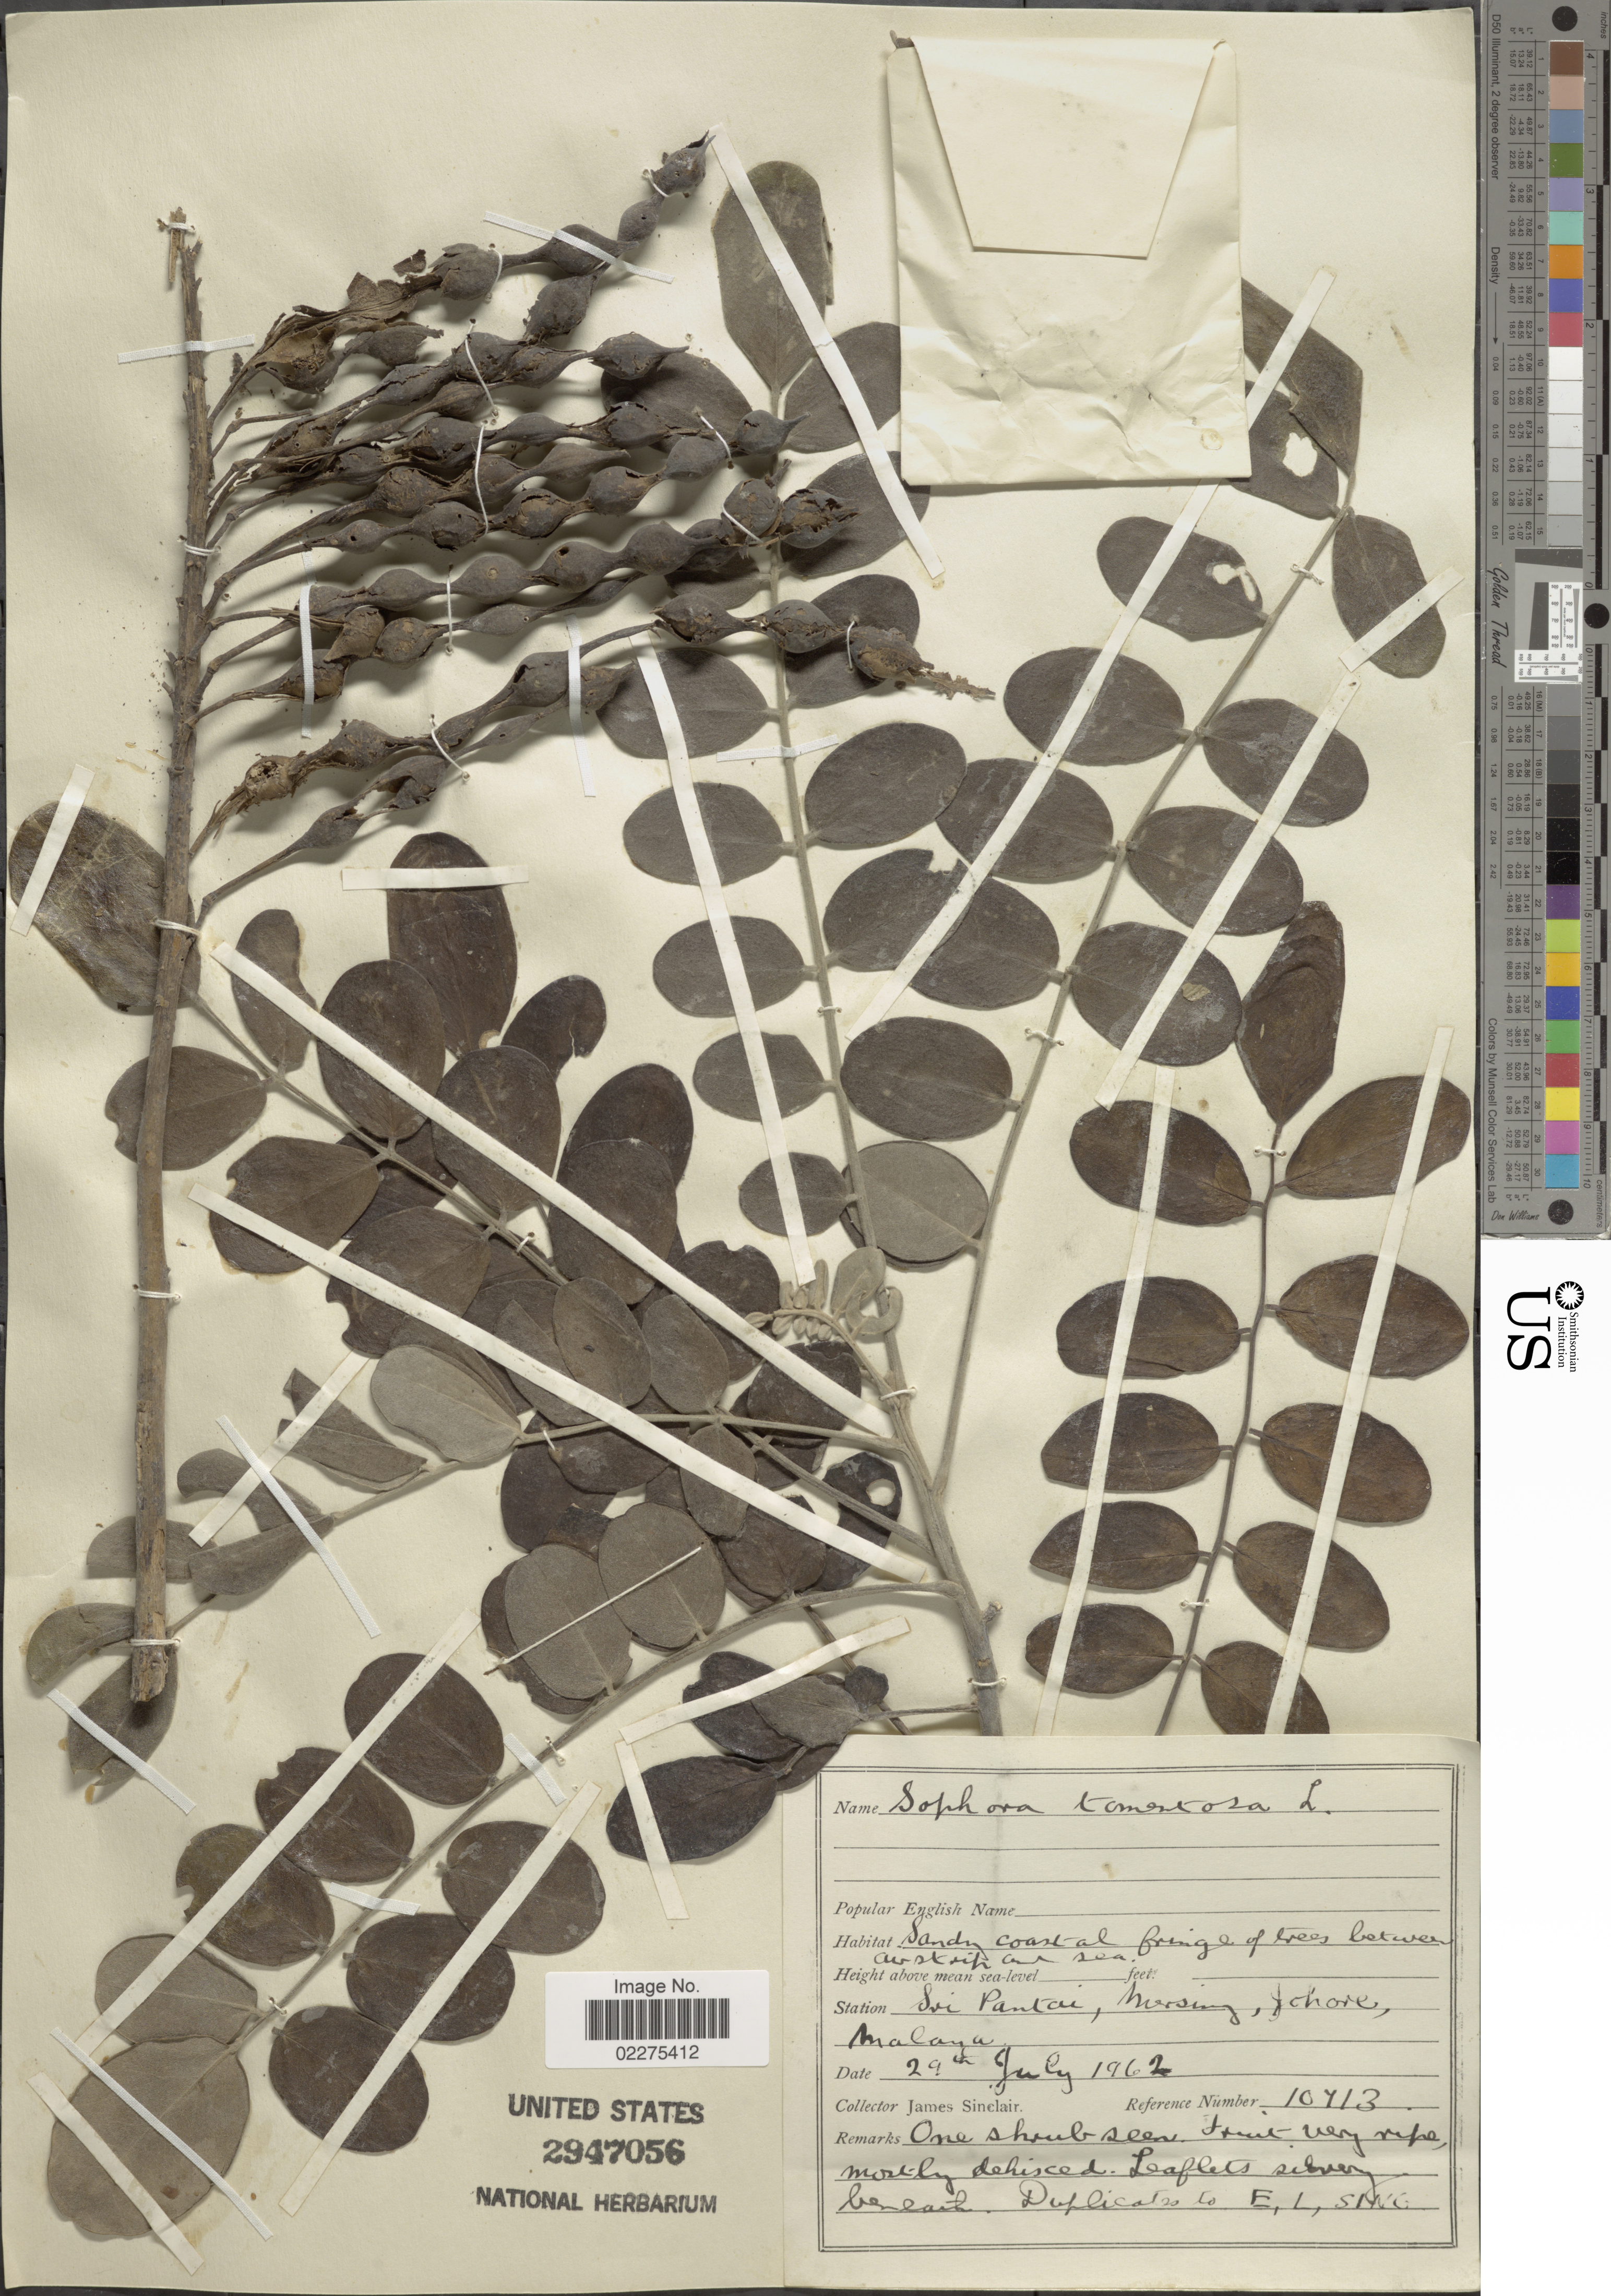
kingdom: Plantae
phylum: Tracheophyta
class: Magnoliopsida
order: Fabales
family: Fabaceae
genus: Sophora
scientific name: Sophora tomentosa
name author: L.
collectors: J. Sinclair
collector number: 10713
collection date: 1962-07-29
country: Malaysia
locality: Sri Pantai, Mersing, Johore, Malaya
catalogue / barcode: US 2947056